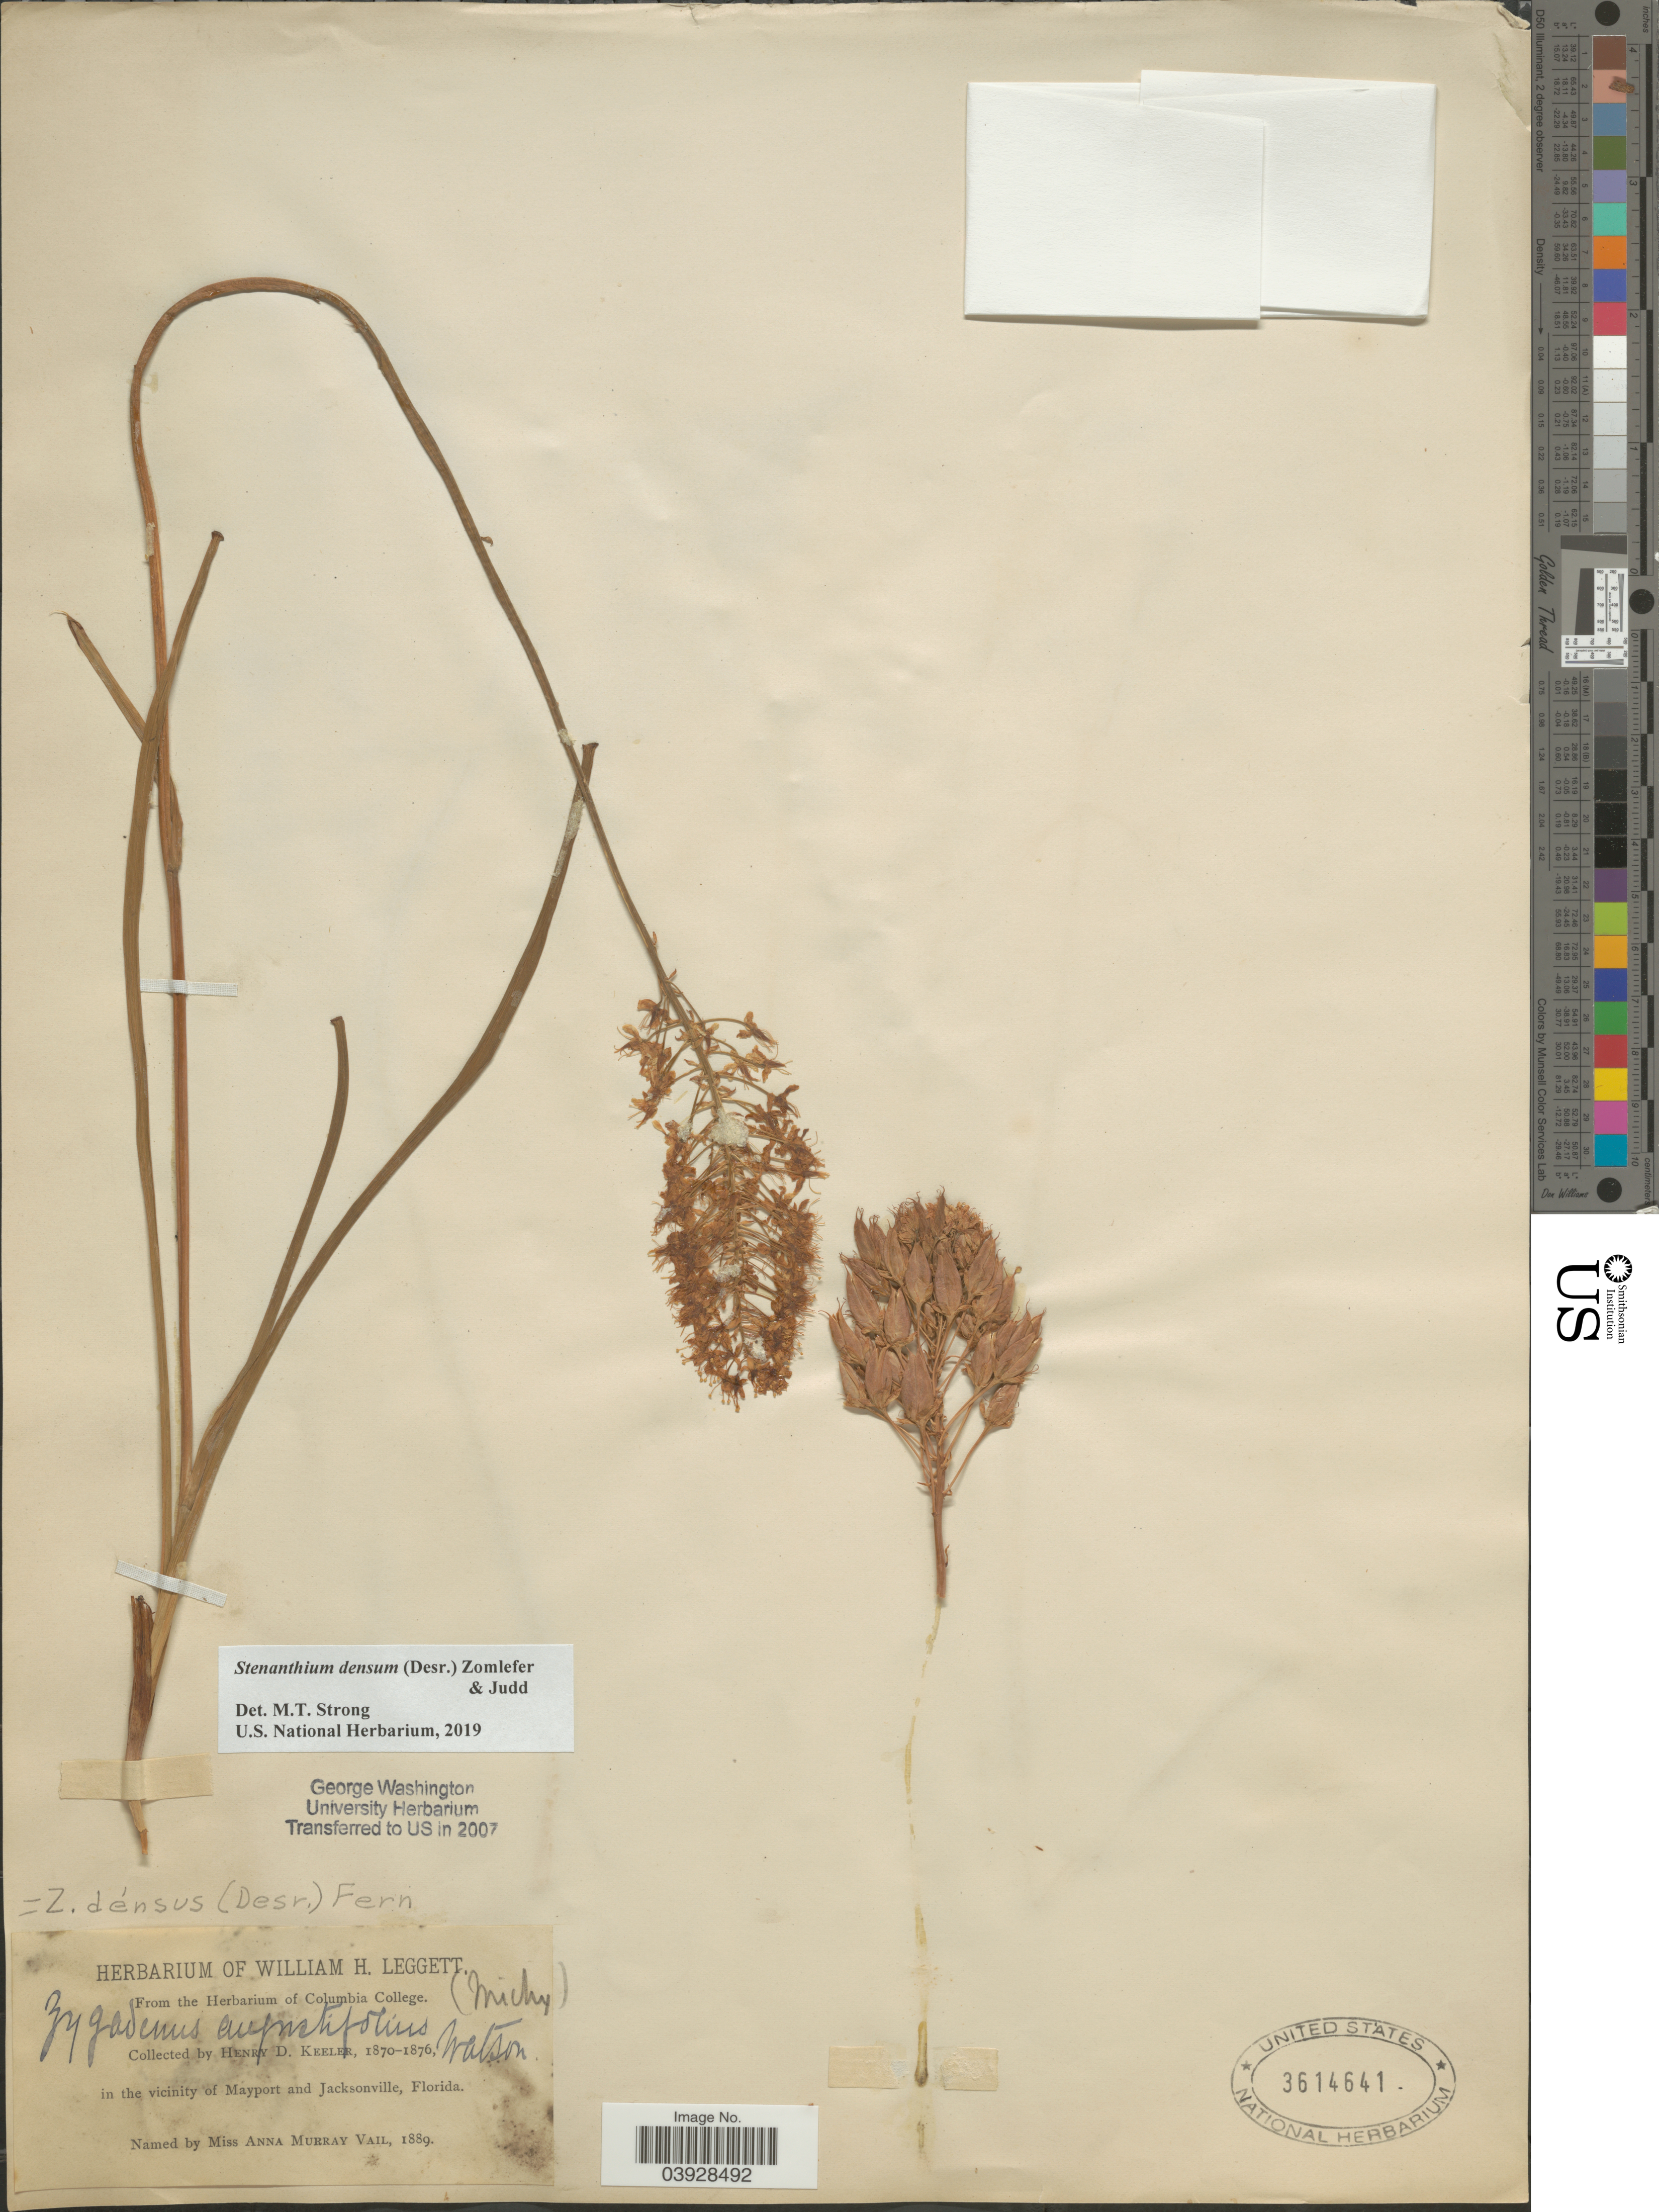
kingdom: Plantae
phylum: Tracheophyta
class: Liliopsida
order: Liliales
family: Melanthiaceae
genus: Stenanthium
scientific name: Stenanthium densum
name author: (Desr.) Zomlefer & Judd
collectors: H. Keller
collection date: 1870/1876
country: United States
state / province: Florida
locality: In the vicinity of Mayport and Jacksonville.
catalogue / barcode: US 3614641